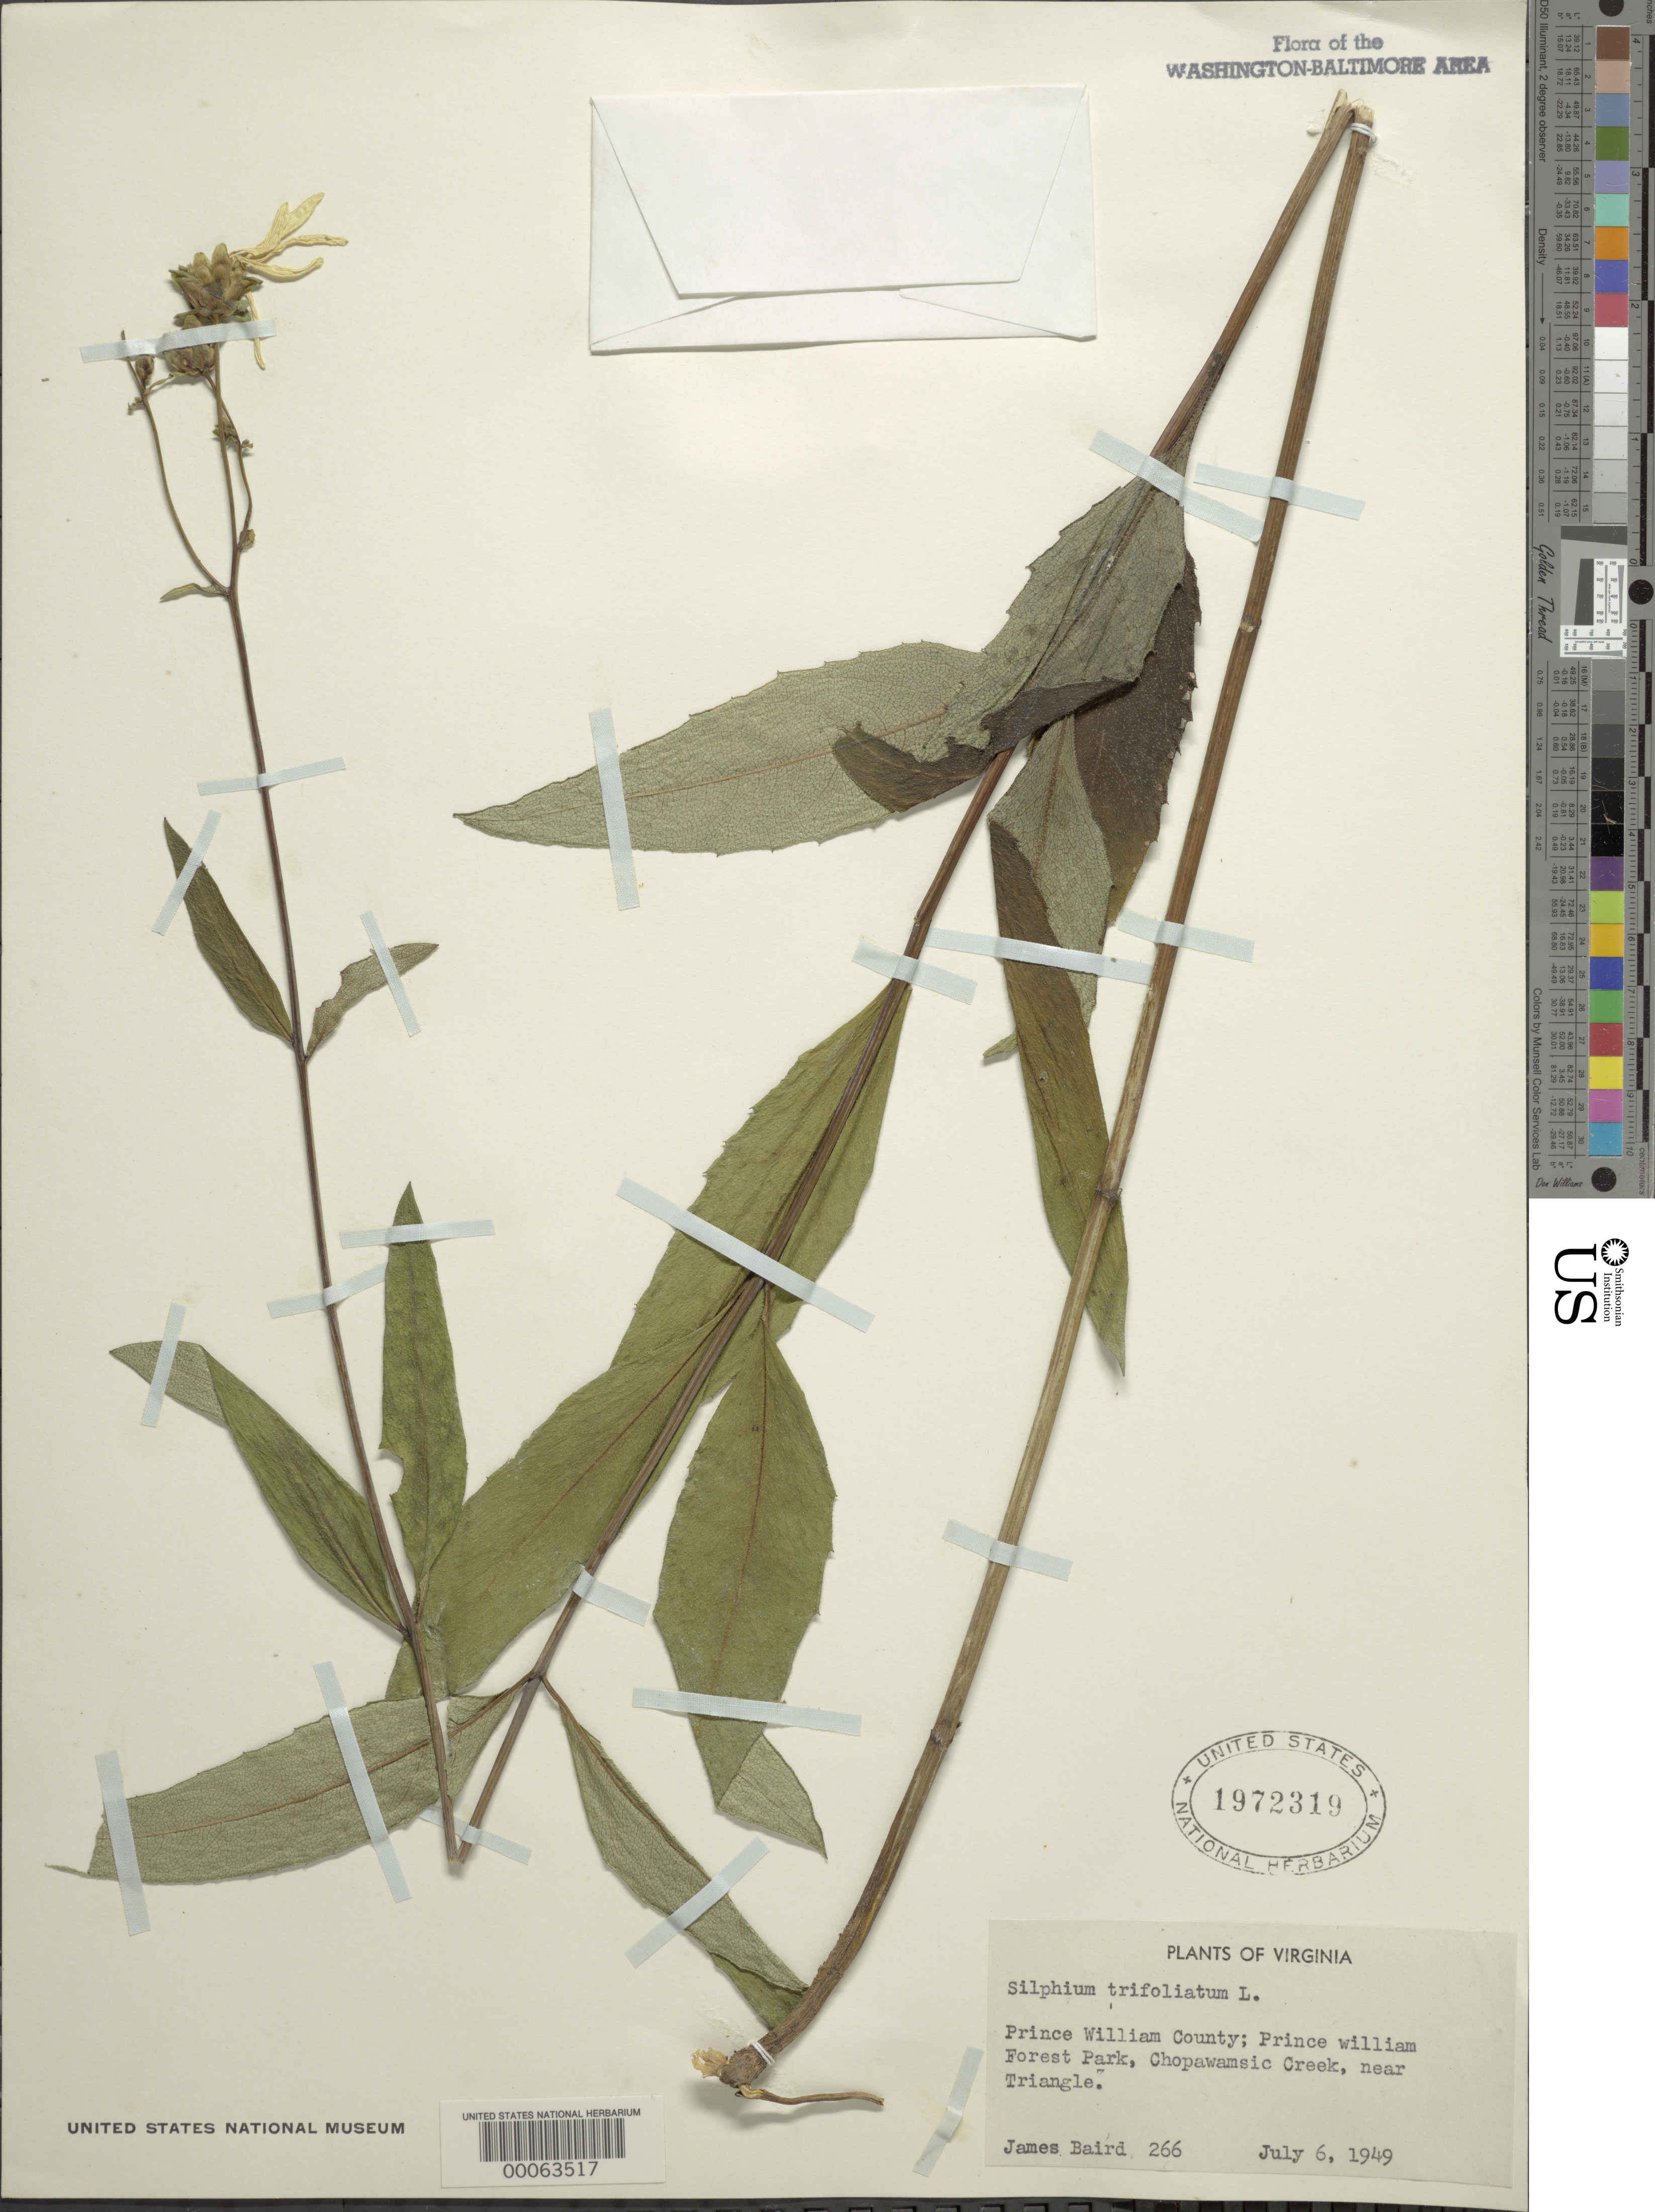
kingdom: Plantae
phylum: Tracheophyta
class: Magnoliopsida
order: Asterales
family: Asteraceae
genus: Silphium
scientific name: Silphium asteriscus var. trifoliatum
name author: (L.) Clevinger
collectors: J. Baird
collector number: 266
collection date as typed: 06 Jul 1949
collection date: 1949-07-06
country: United States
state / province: Virginia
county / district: Prince William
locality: Prince William Forest Park Chopawamsic Creek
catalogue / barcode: US 1972319